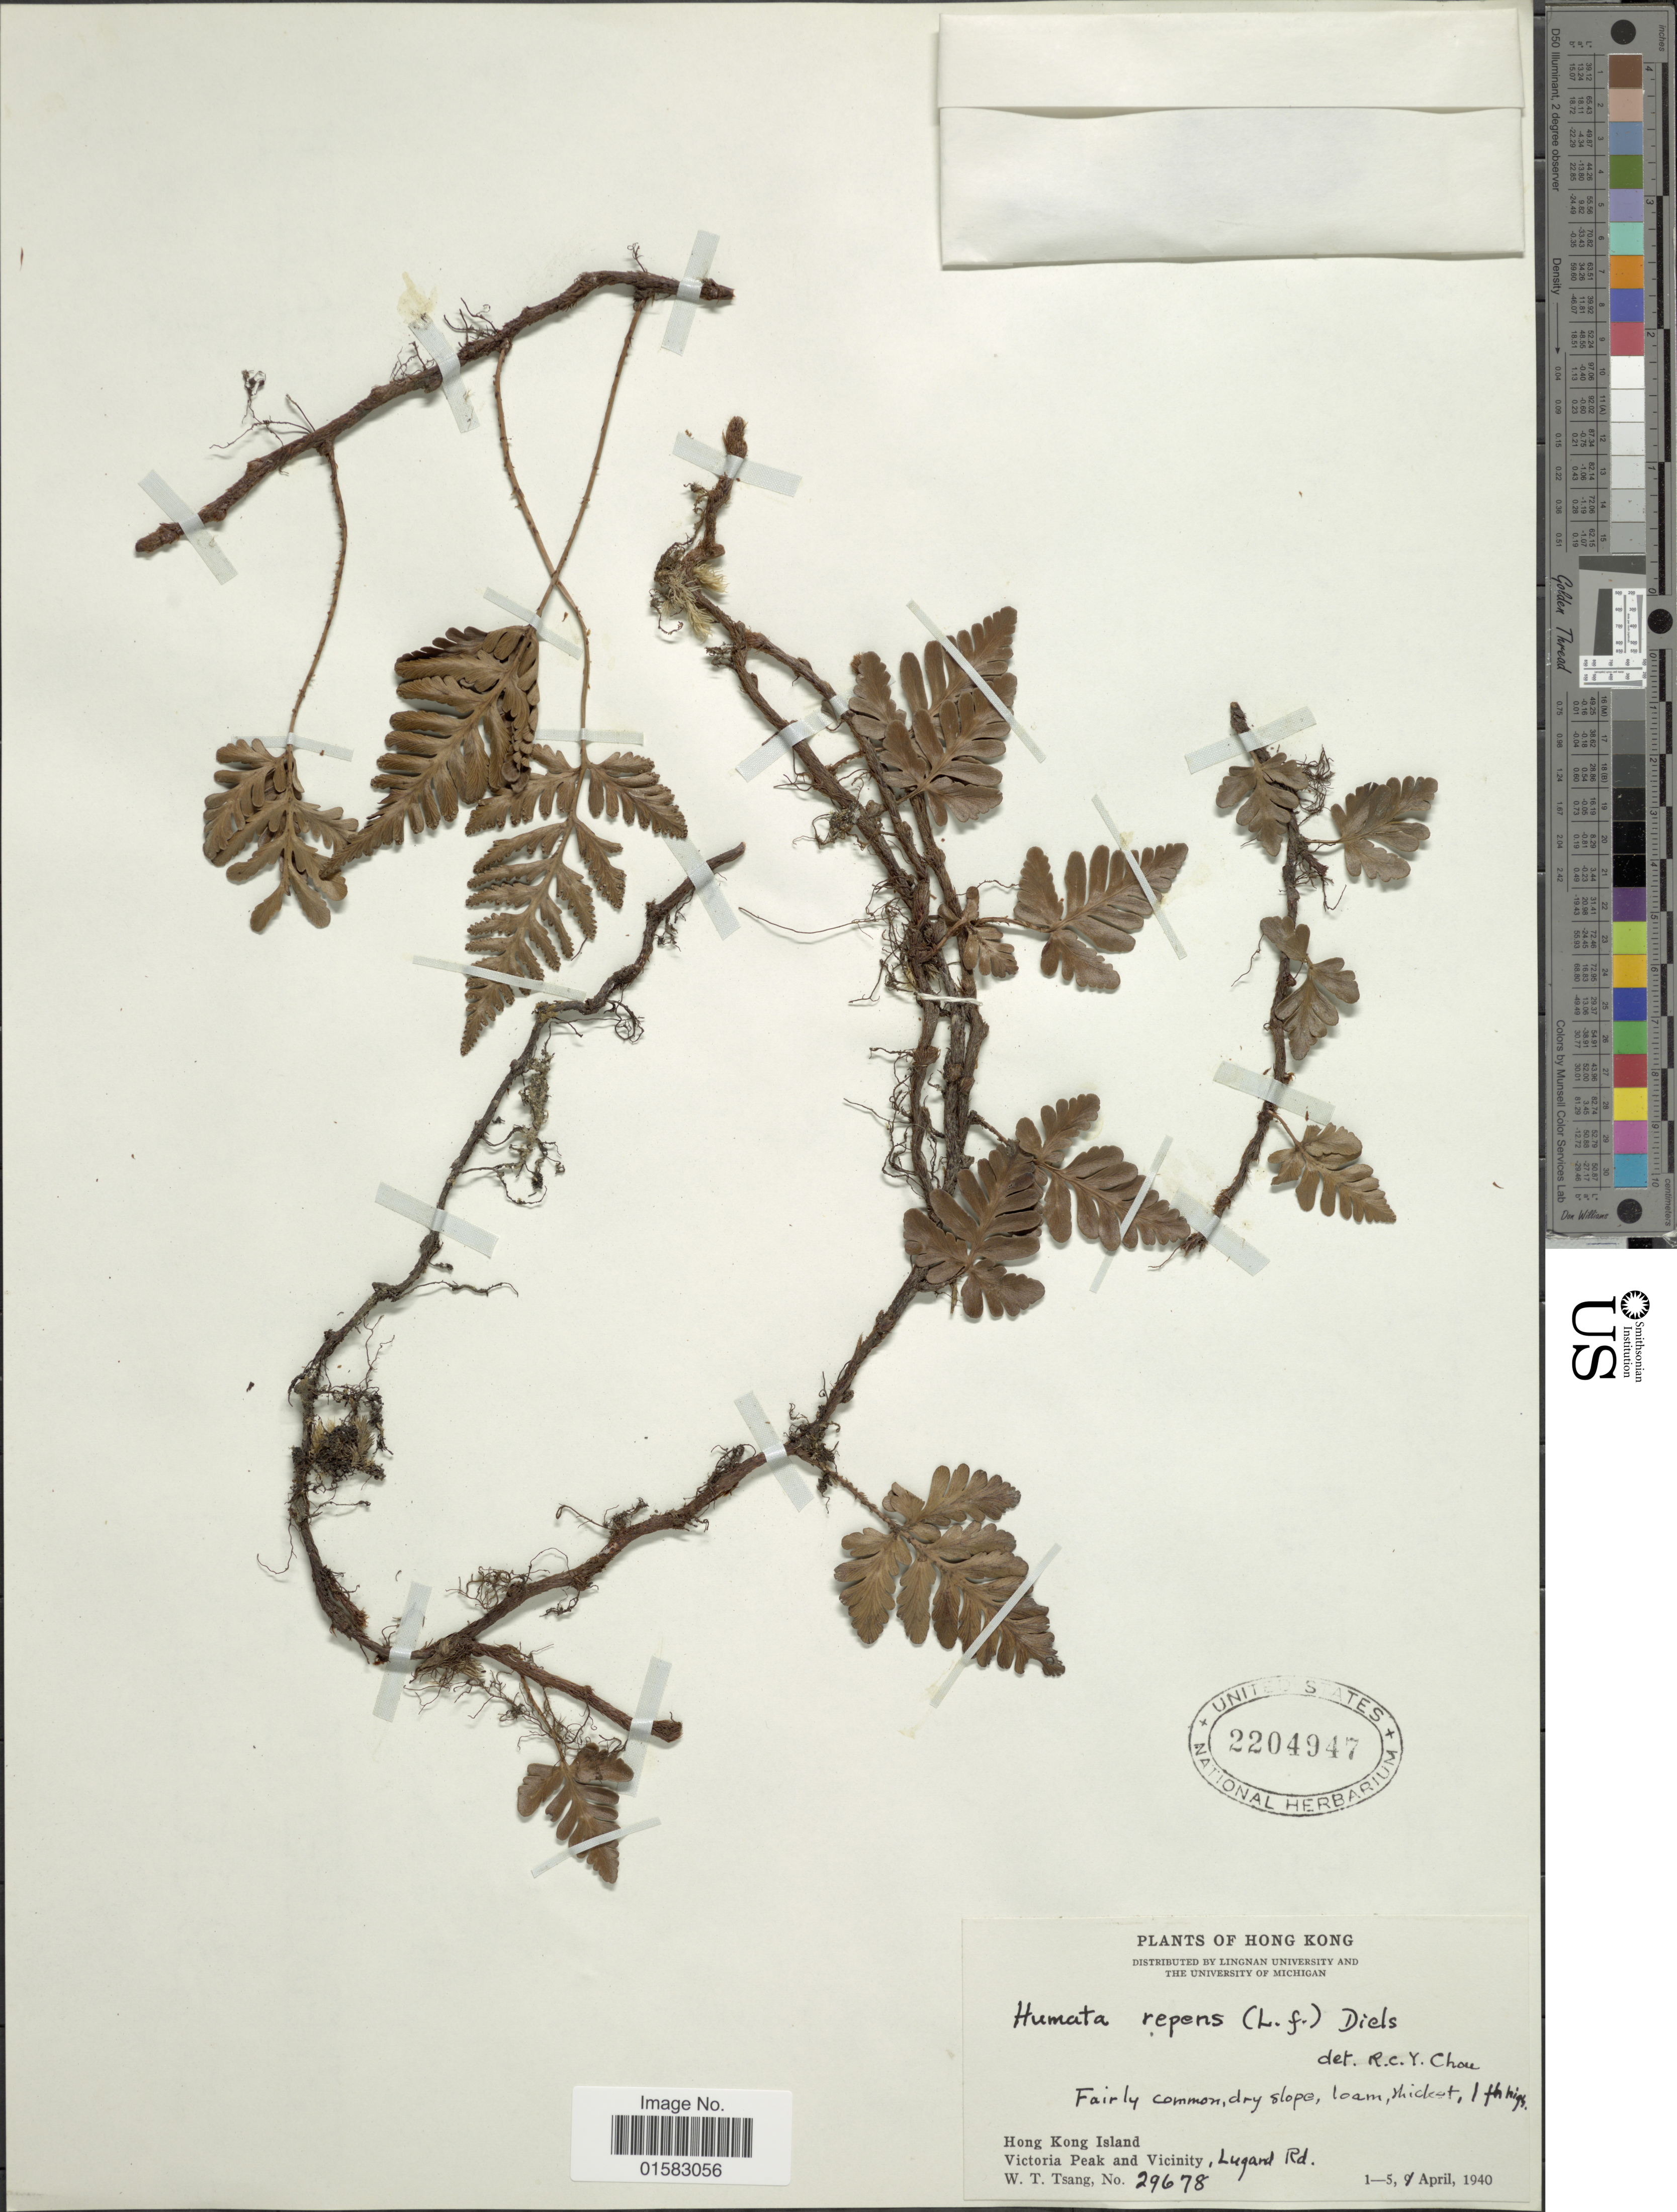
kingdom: Plantae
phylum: Tracheophyta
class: Polypodiopsida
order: Polypodiales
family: Davalliaceae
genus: Davallia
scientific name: Davallia repens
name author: (L. f.) Kuhn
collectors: W. T. Tsang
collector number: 29678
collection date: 1940-04-01/1940-04-05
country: China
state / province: Hong Kong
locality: Hong Kong Island, Victoria Peak and Vicinity, Lugard Rd.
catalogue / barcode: US 2204947